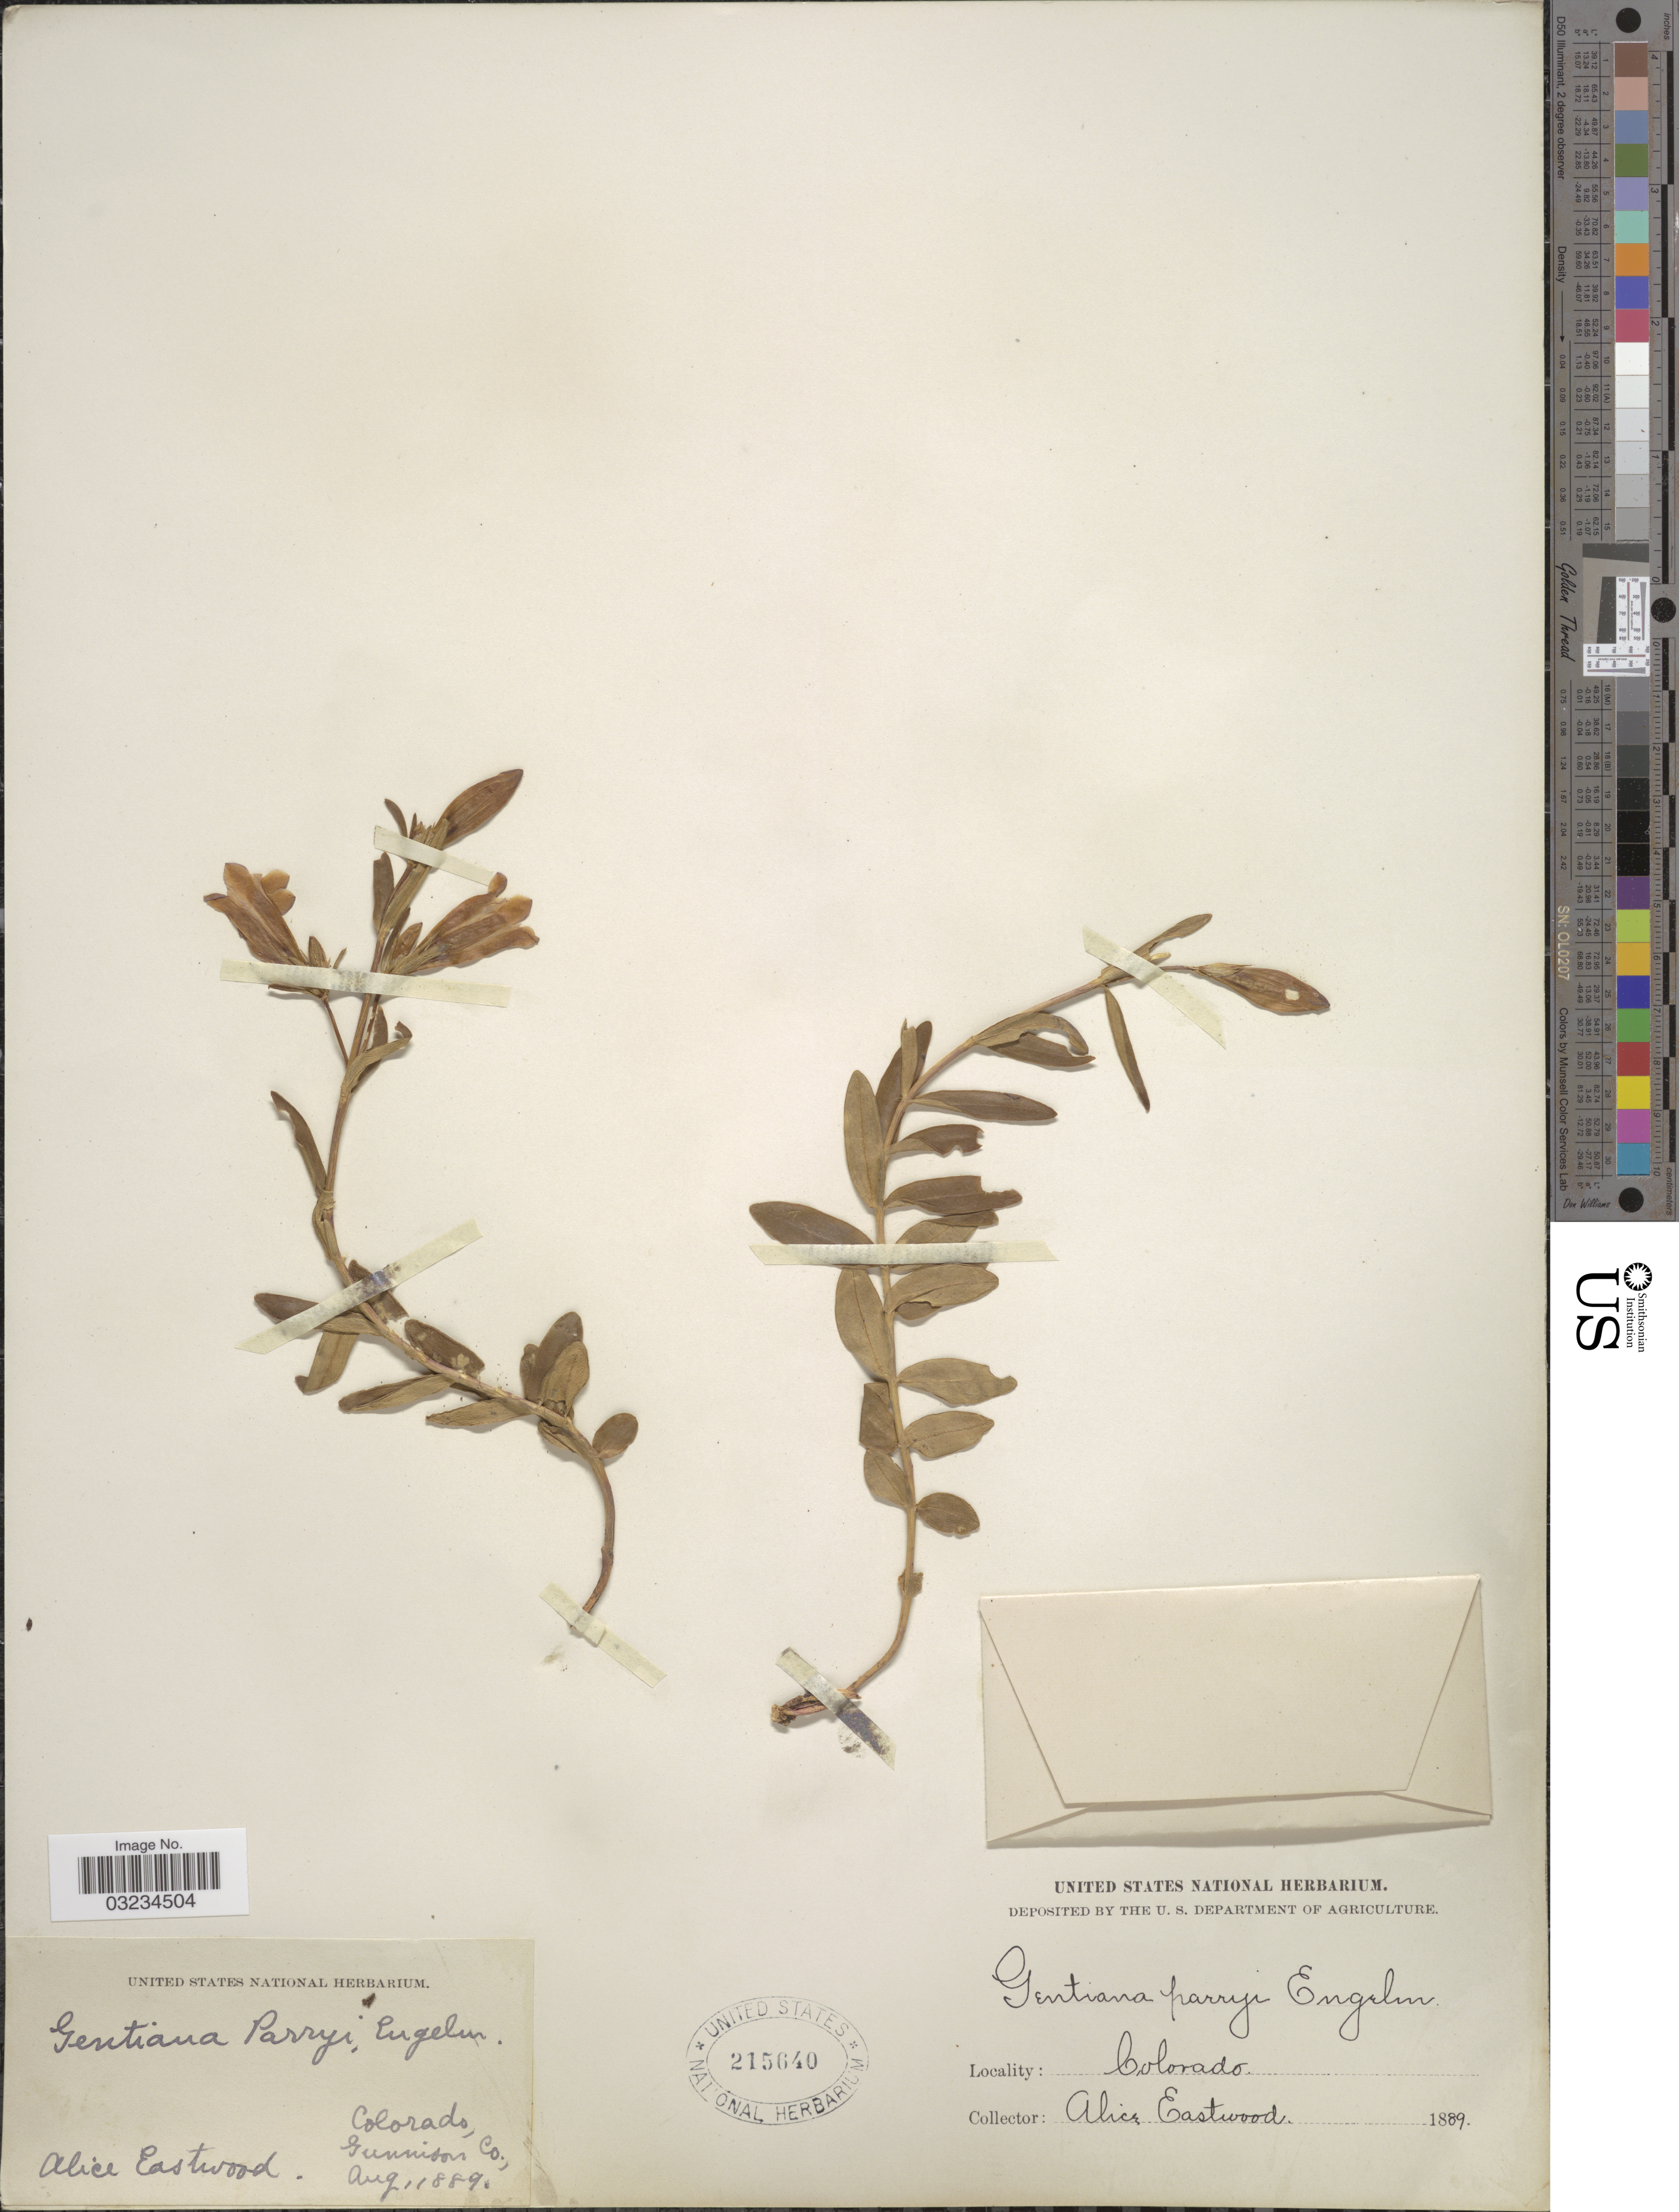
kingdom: Plantae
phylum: Tracheophyta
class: Magnoliopsida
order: Gentianales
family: Gentianaceae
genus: Gentiana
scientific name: Gentiana parryi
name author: Engelm.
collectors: A. Eastwood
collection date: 1889-08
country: United States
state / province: Colorado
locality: Gunnison Co.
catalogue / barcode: US 215640